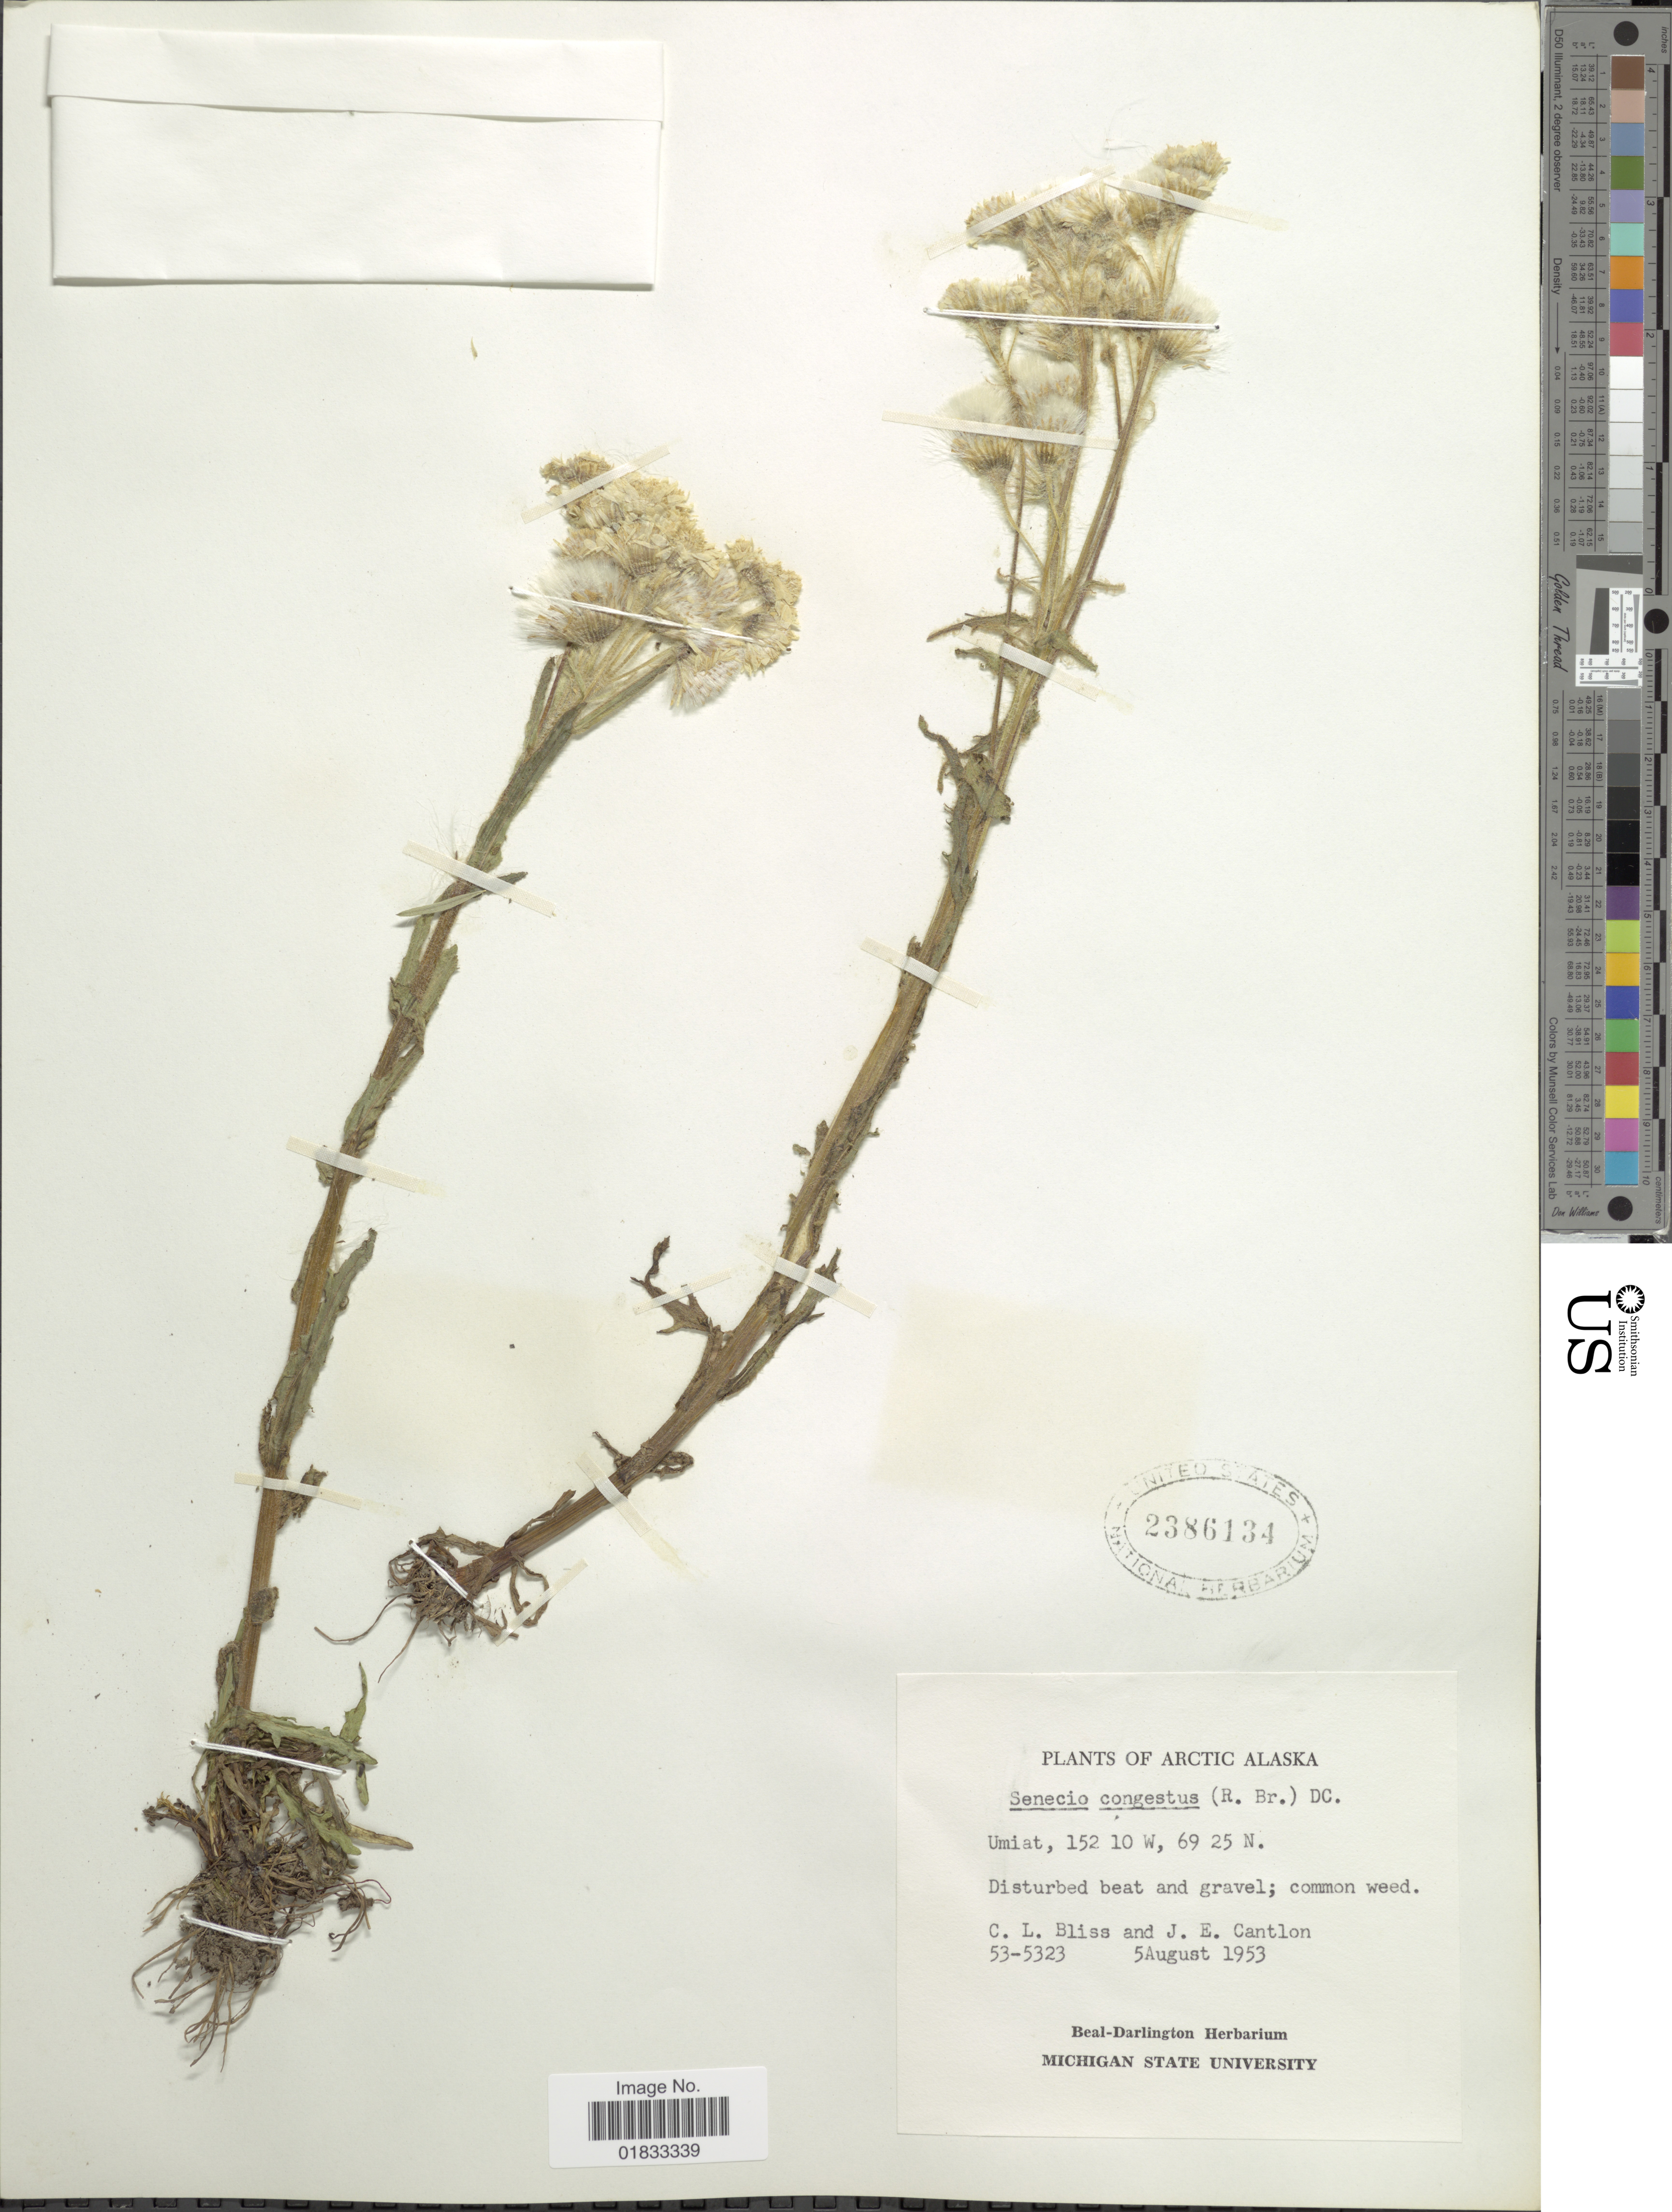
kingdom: Plantae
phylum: Tracheophyta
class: Magnoliopsida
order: Asterales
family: Asteraceae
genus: Tephroseris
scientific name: Tephroseris palustris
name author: (L.) Rchb.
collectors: C. Bliss & J. Cantlon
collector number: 53-5323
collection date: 1953-08-05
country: United States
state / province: Alaska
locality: Arctic Alaska, Umiat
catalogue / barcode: US 2386134